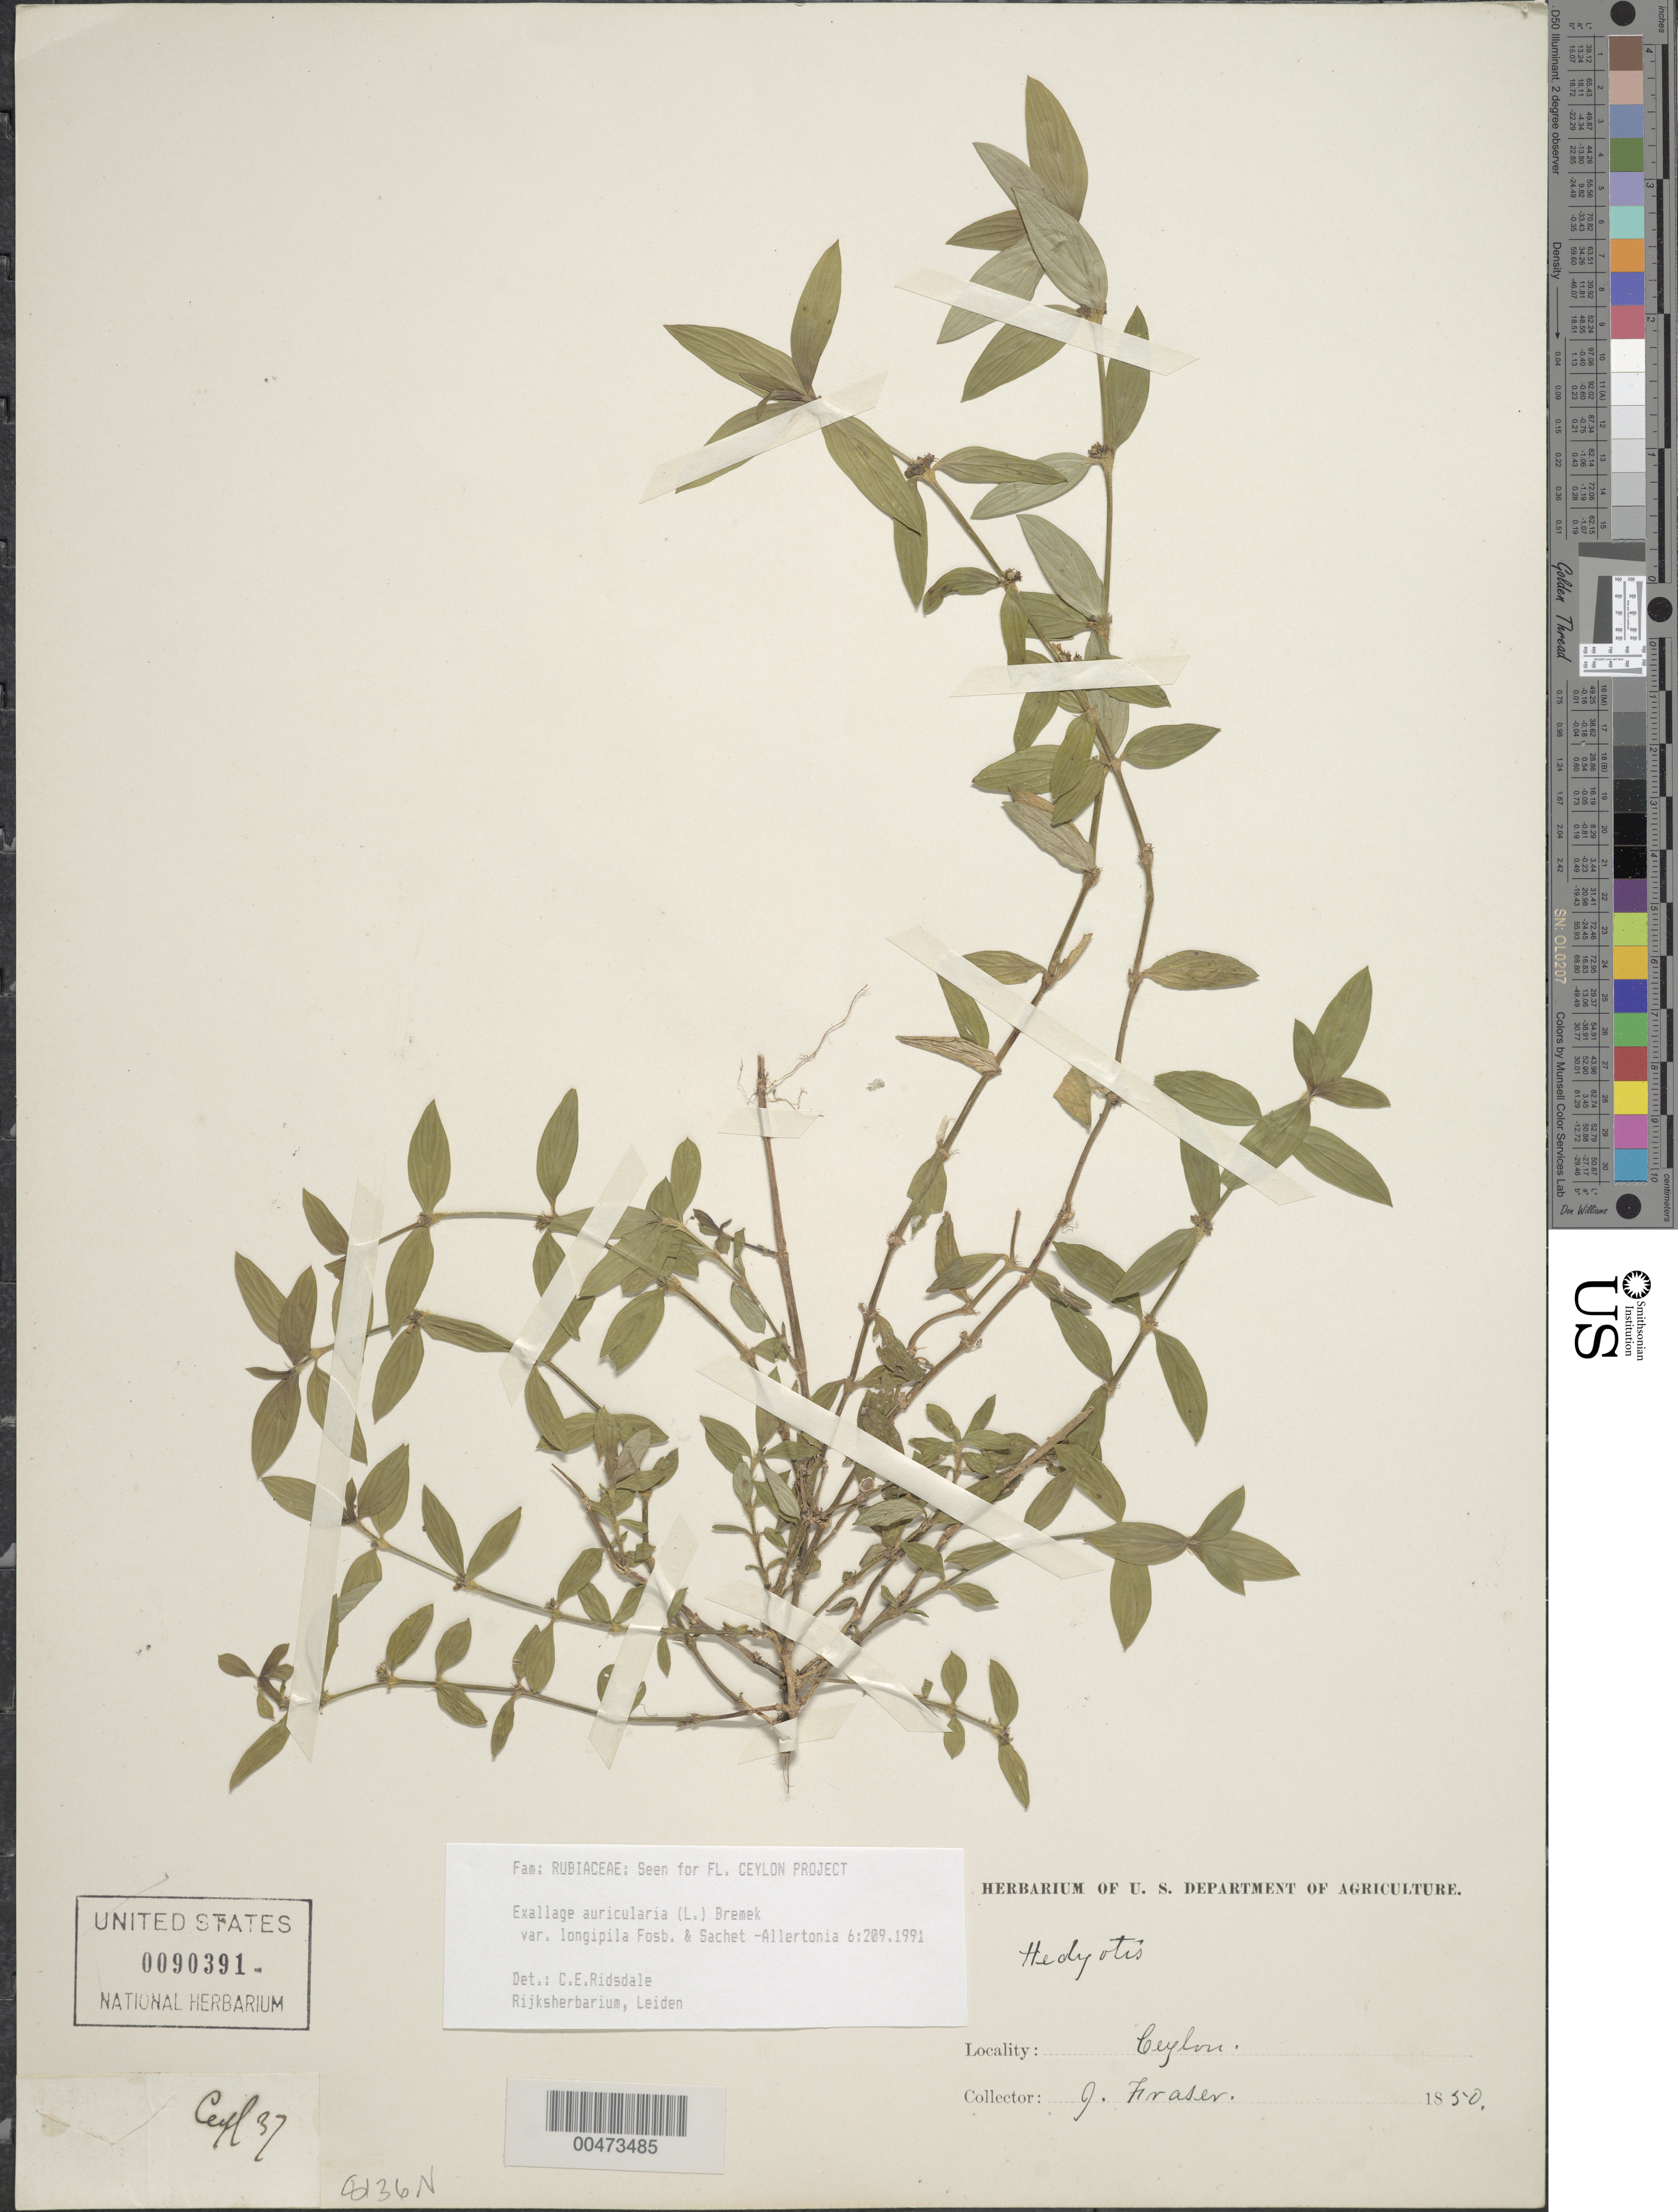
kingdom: Plantae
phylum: Tracheophyta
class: Magnoliopsida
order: Gentianales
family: Rubiaceae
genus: Exallage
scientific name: Exallage auricularia var. longipila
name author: Fosberg & Sachet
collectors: J. Fraser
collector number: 37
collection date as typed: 1850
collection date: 1850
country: Sri Lanka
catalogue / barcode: US 90391